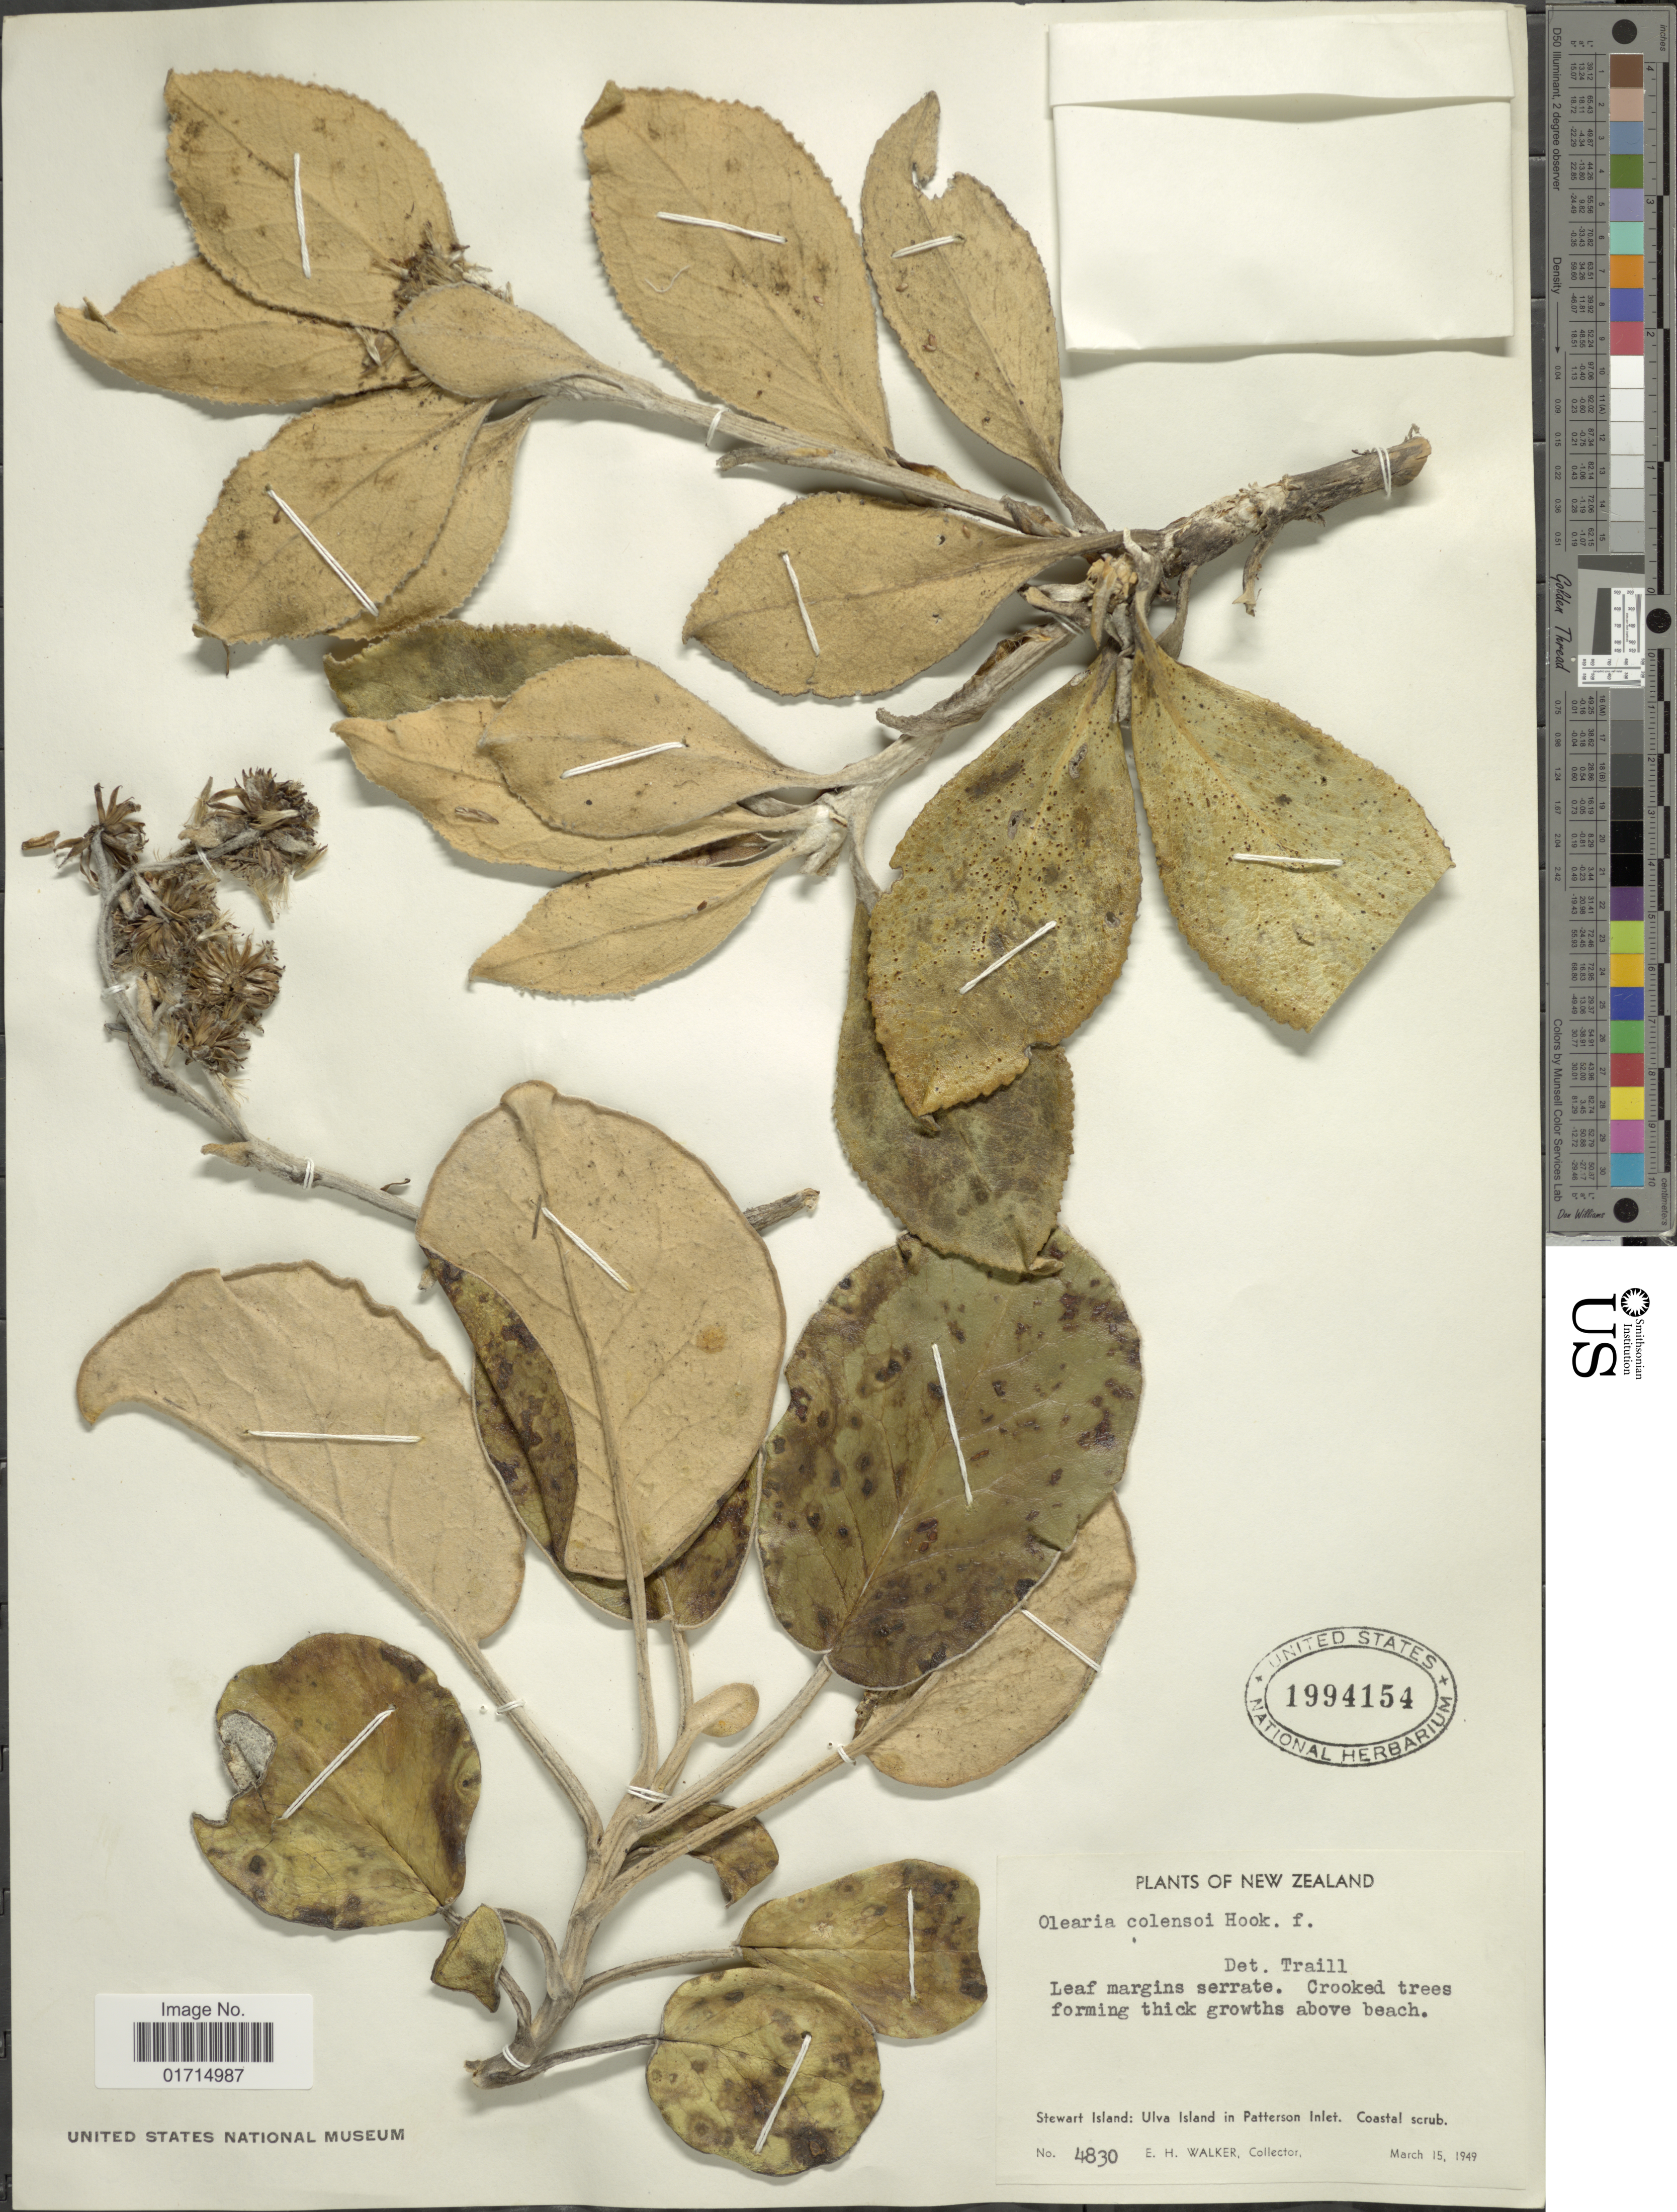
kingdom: Plantae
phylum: Tracheophyta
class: Magnoliopsida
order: Asterales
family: Asteraceae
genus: Olearia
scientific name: Olearia colensoi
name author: Hook. f.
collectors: E. H. Walker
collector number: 4830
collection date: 1949-03-15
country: New Zealand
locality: New Zealand. Stewart Island: Ulva Island in Patterson Inlet.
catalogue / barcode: US 1994154